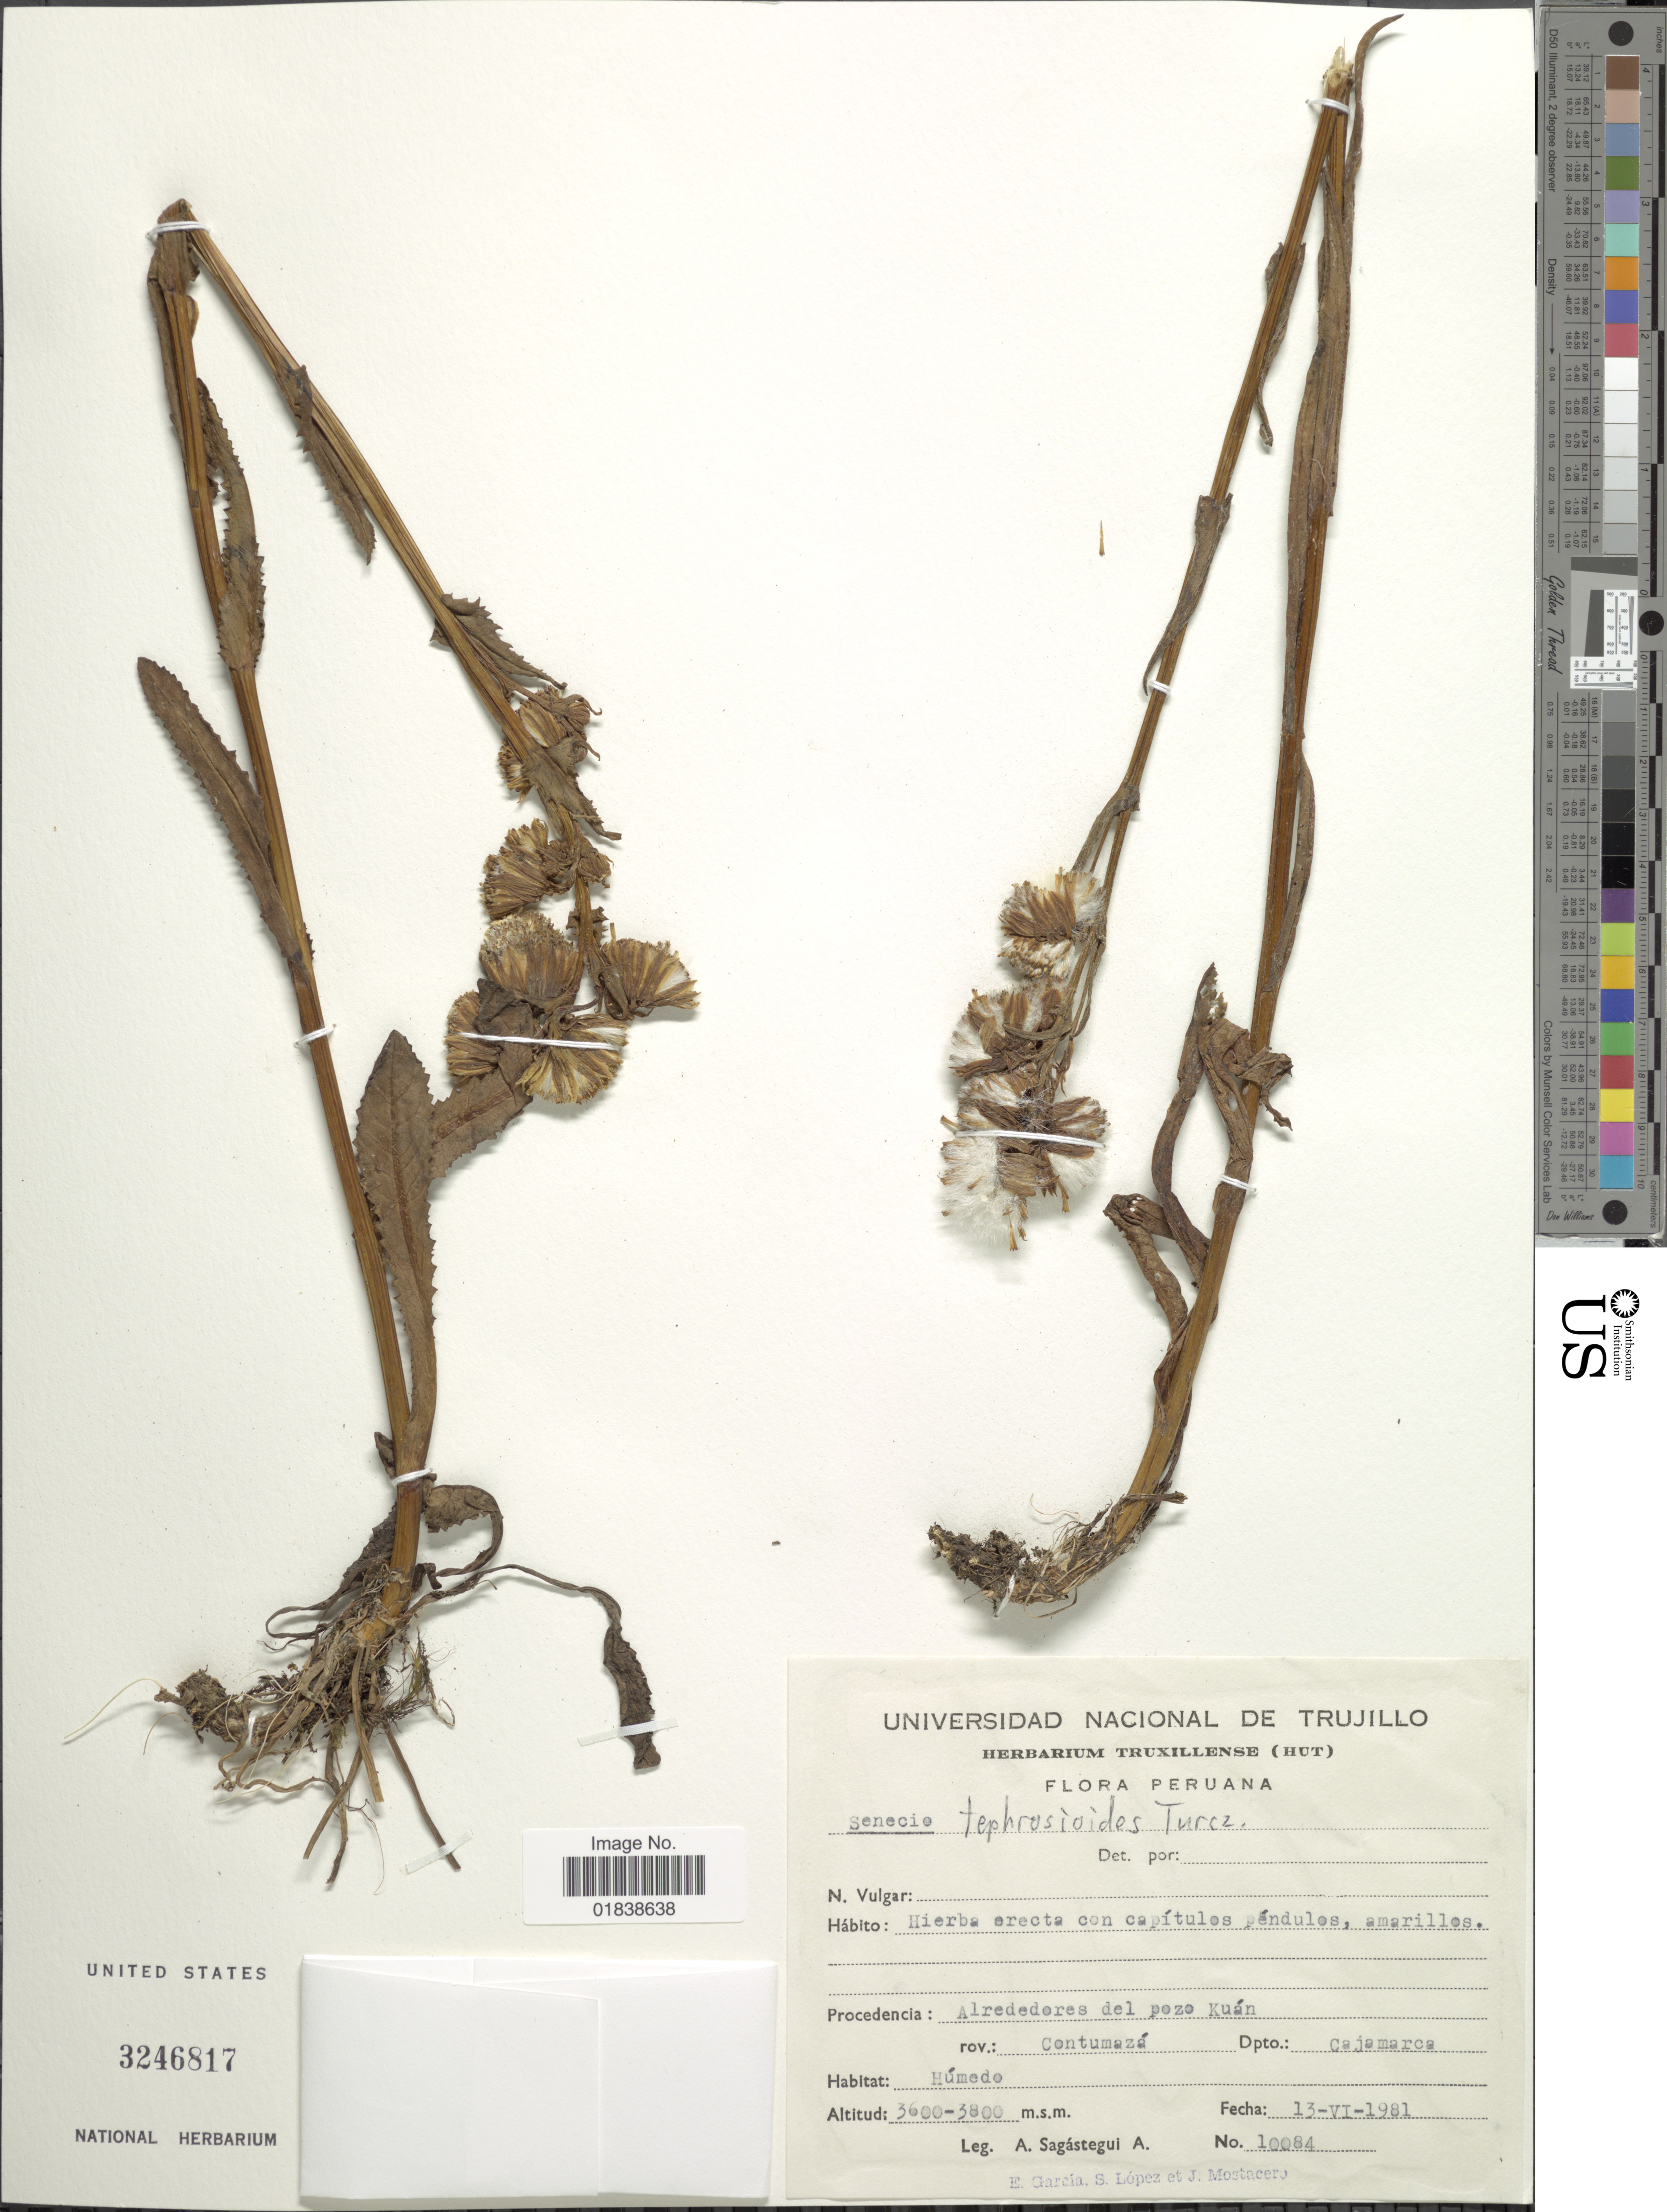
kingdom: Plantae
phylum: Tracheophyta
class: Magnoliopsida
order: Asterales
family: Asteraceae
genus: Senecio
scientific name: Senecio tephrosioides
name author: Turcz.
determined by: Salomon, Luciana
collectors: A. Sagástegui A., E. García, S. Lopez & J. Mostacero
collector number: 10084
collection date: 1981-06-13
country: Peru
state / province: Cajamarca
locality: Alrededores del pozo Kuan, Prov. Contumazá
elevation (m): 3600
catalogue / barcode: US 3246817